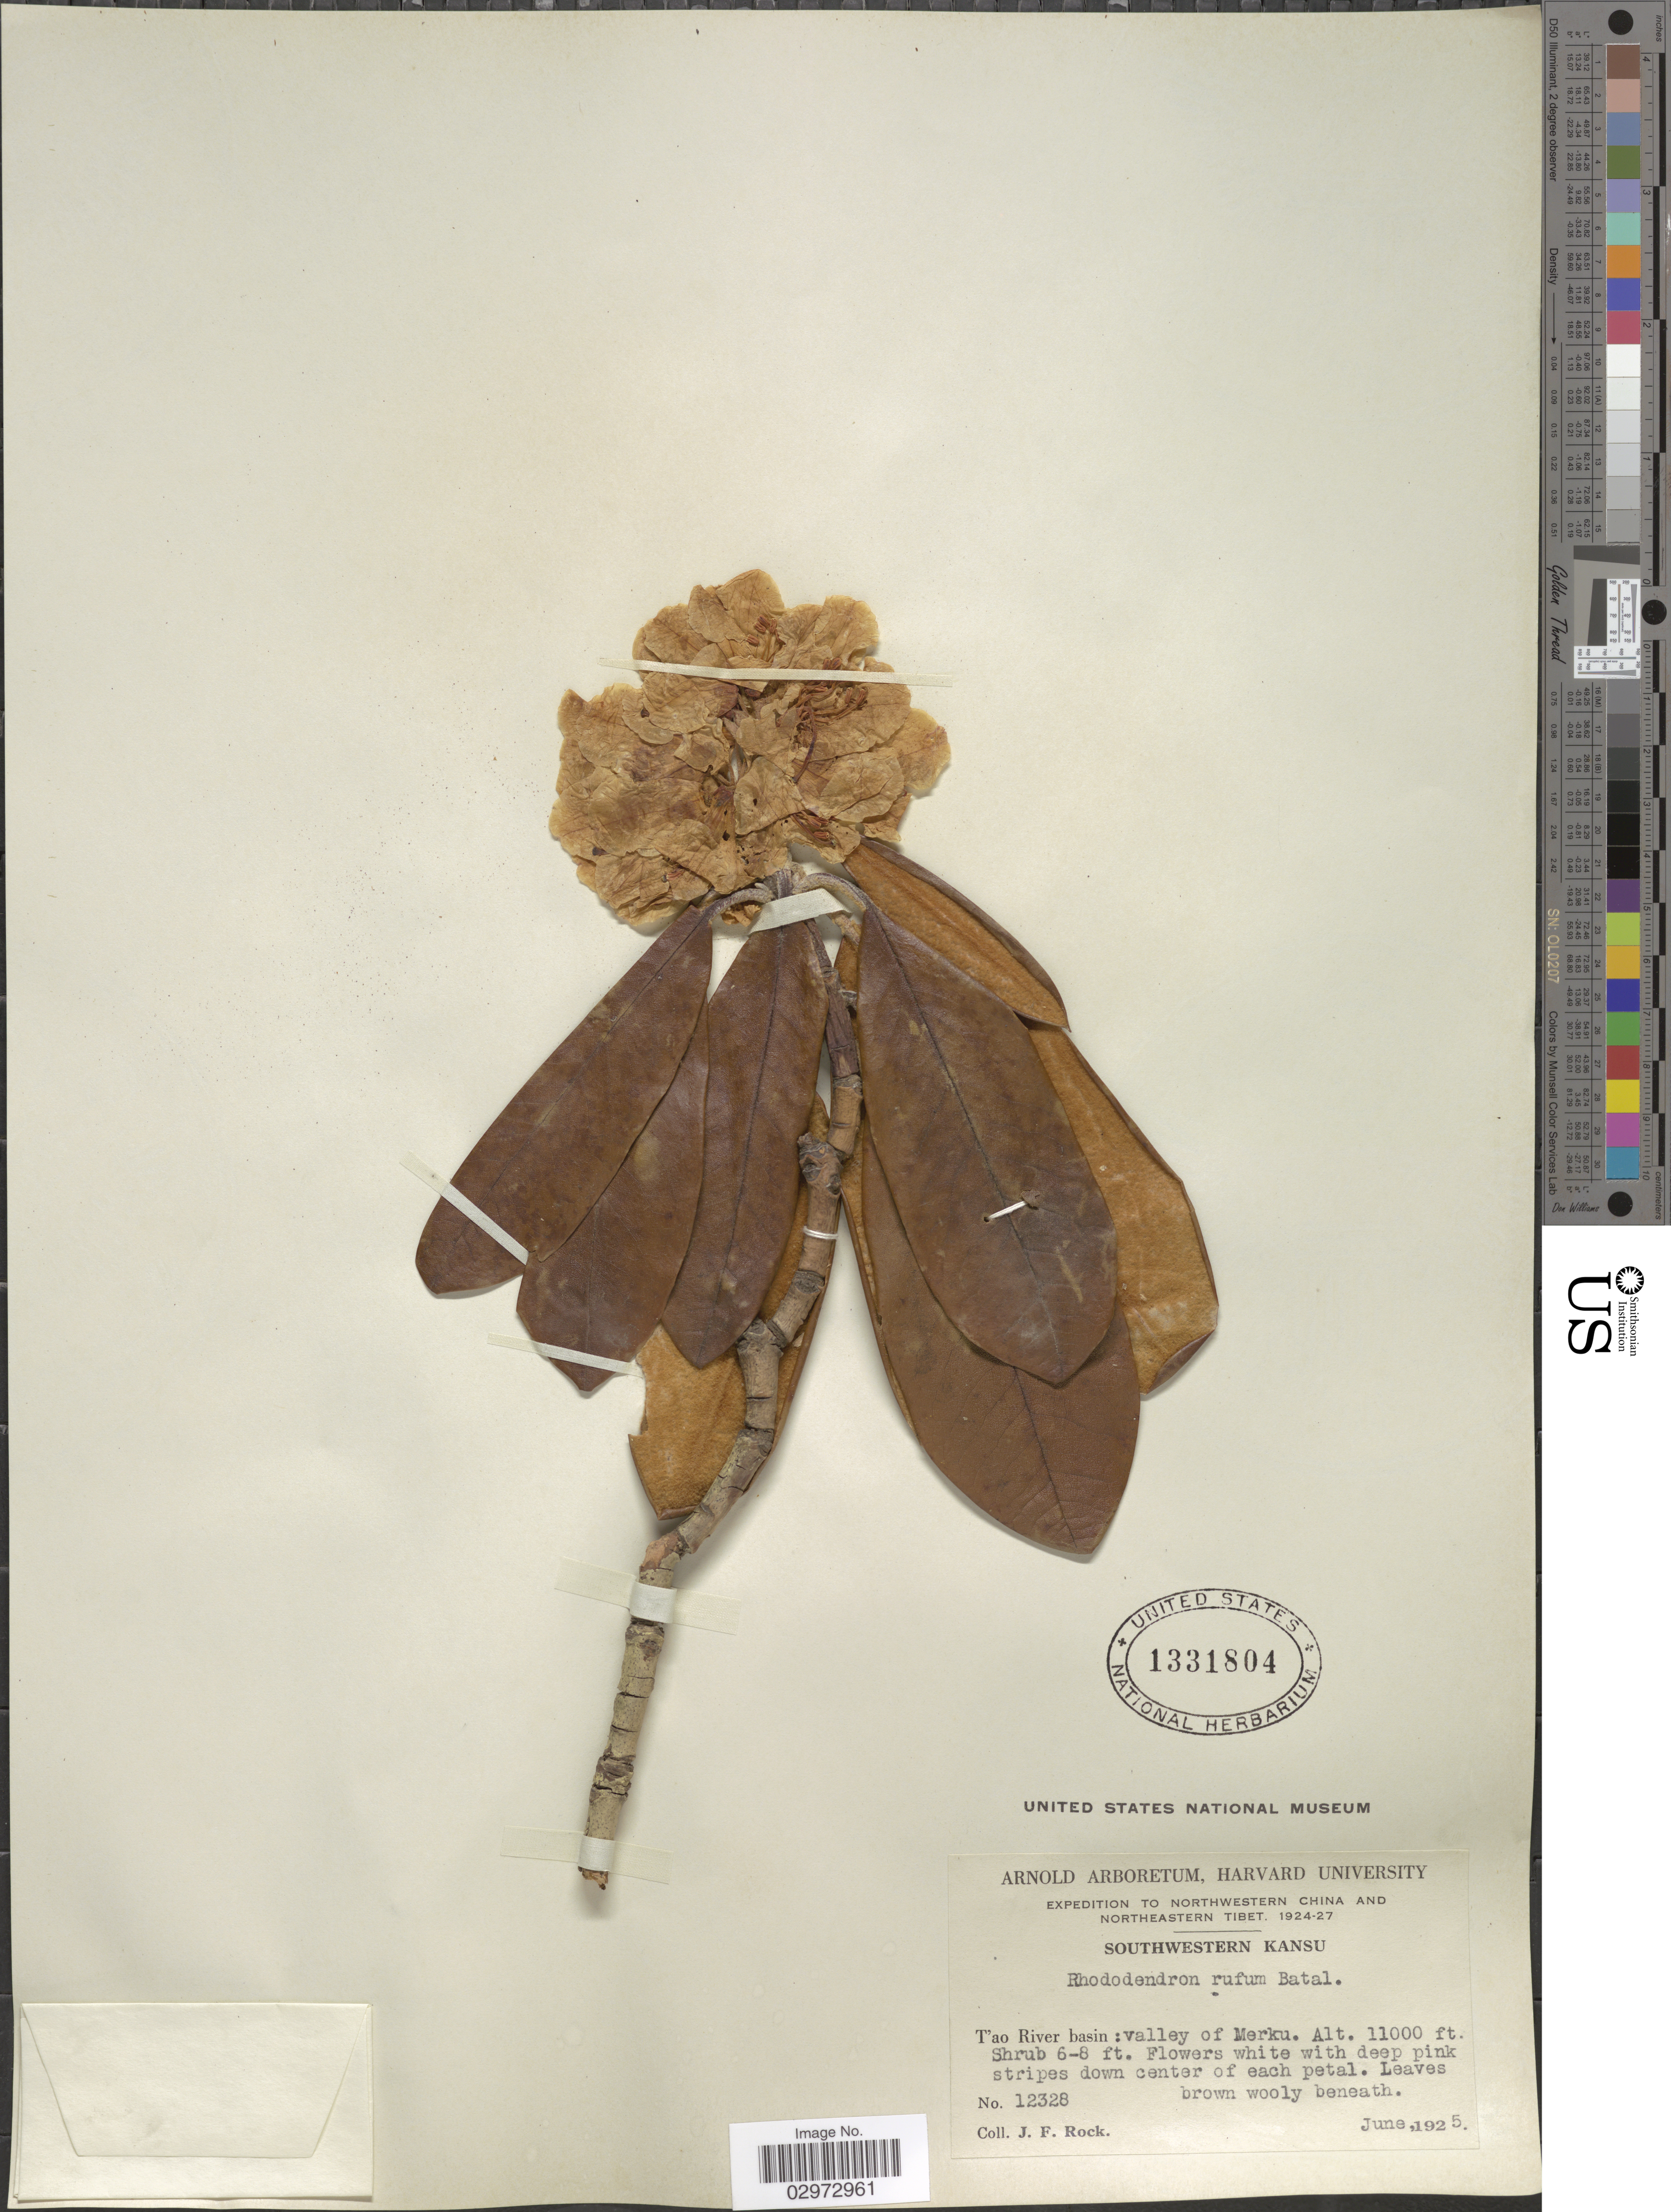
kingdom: Plantae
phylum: Tracheophyta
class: Magnoliopsida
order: Ericales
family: Ericaceae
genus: Rhododendron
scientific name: Rhododendron rufum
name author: Batalin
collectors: J. Rock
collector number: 12328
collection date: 1925-06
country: China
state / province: Gansu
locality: Northwestern China, Southwestern Kansu, T'ao River basin, valley of Merku.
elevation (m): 3353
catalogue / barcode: US 1331804